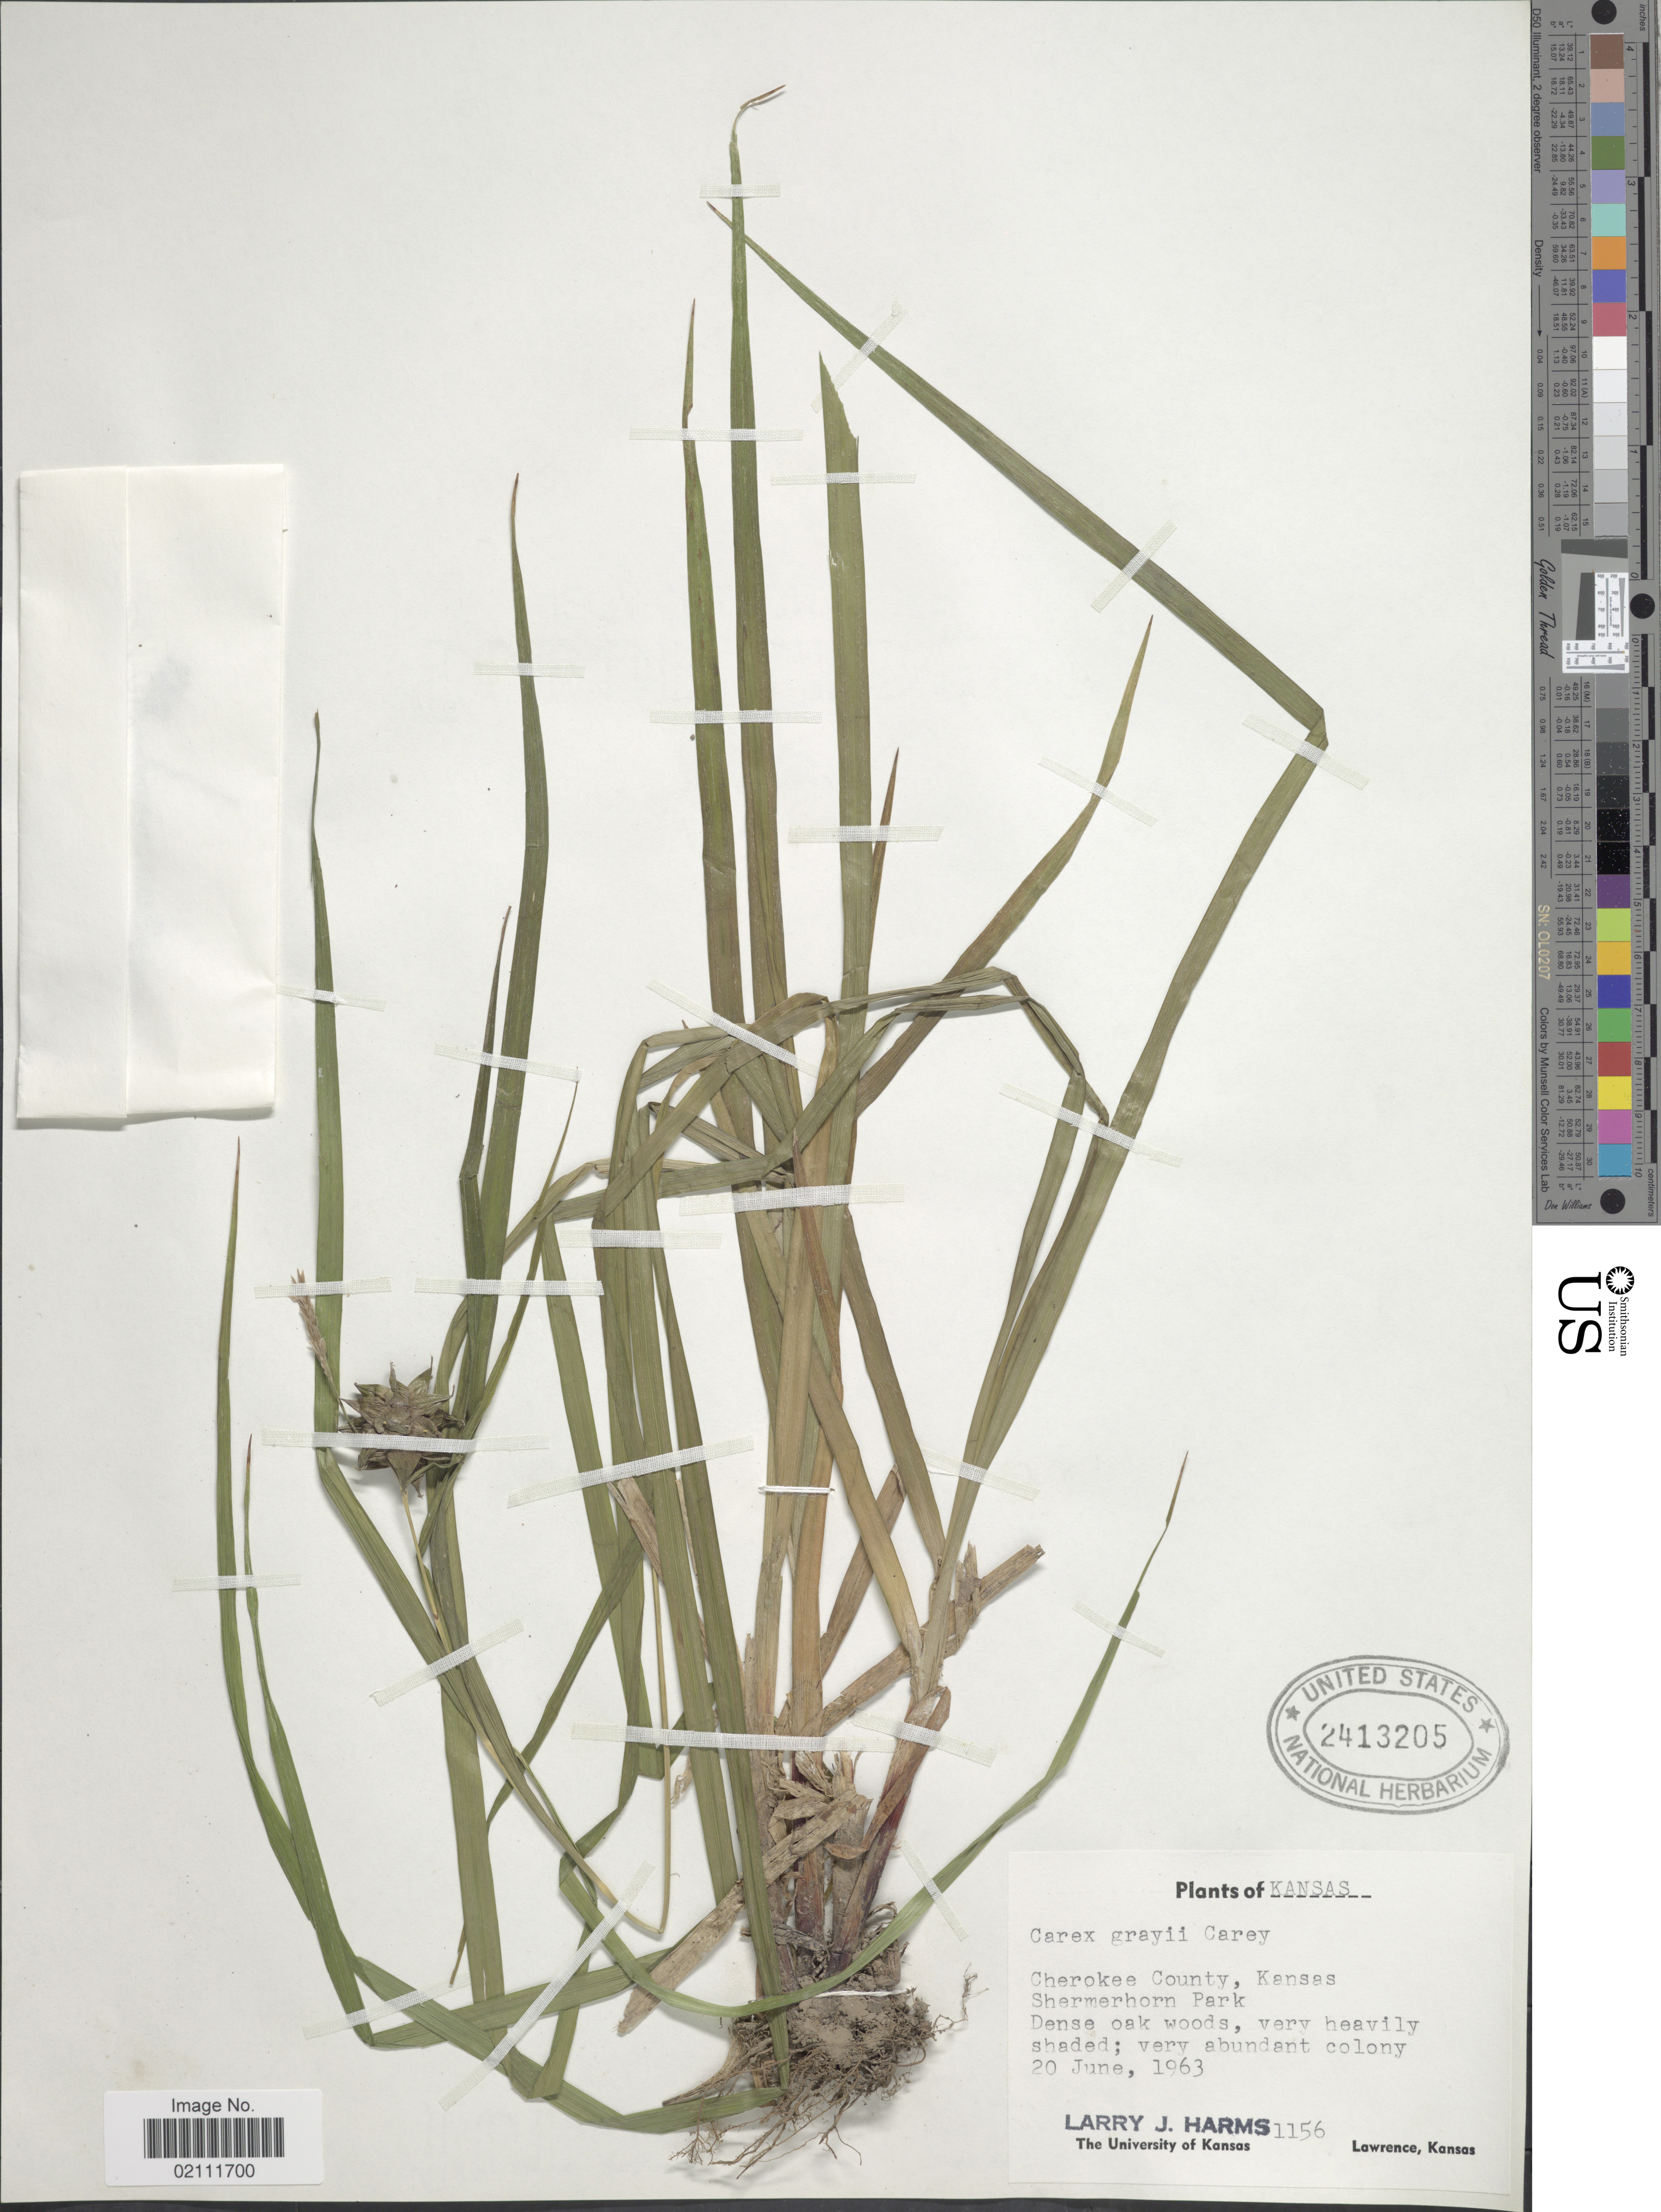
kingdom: Plantae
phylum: Tracheophyta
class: Liliopsida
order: Poales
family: Cyperaceae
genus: Carex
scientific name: Carex grayi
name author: J. Carey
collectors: L. Harms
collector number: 1156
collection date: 1963-06-20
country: United States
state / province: Kansas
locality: Cherokee County, Shermerhorn Park, Dense oak woods, very heavily shaded.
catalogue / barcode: US 2413205